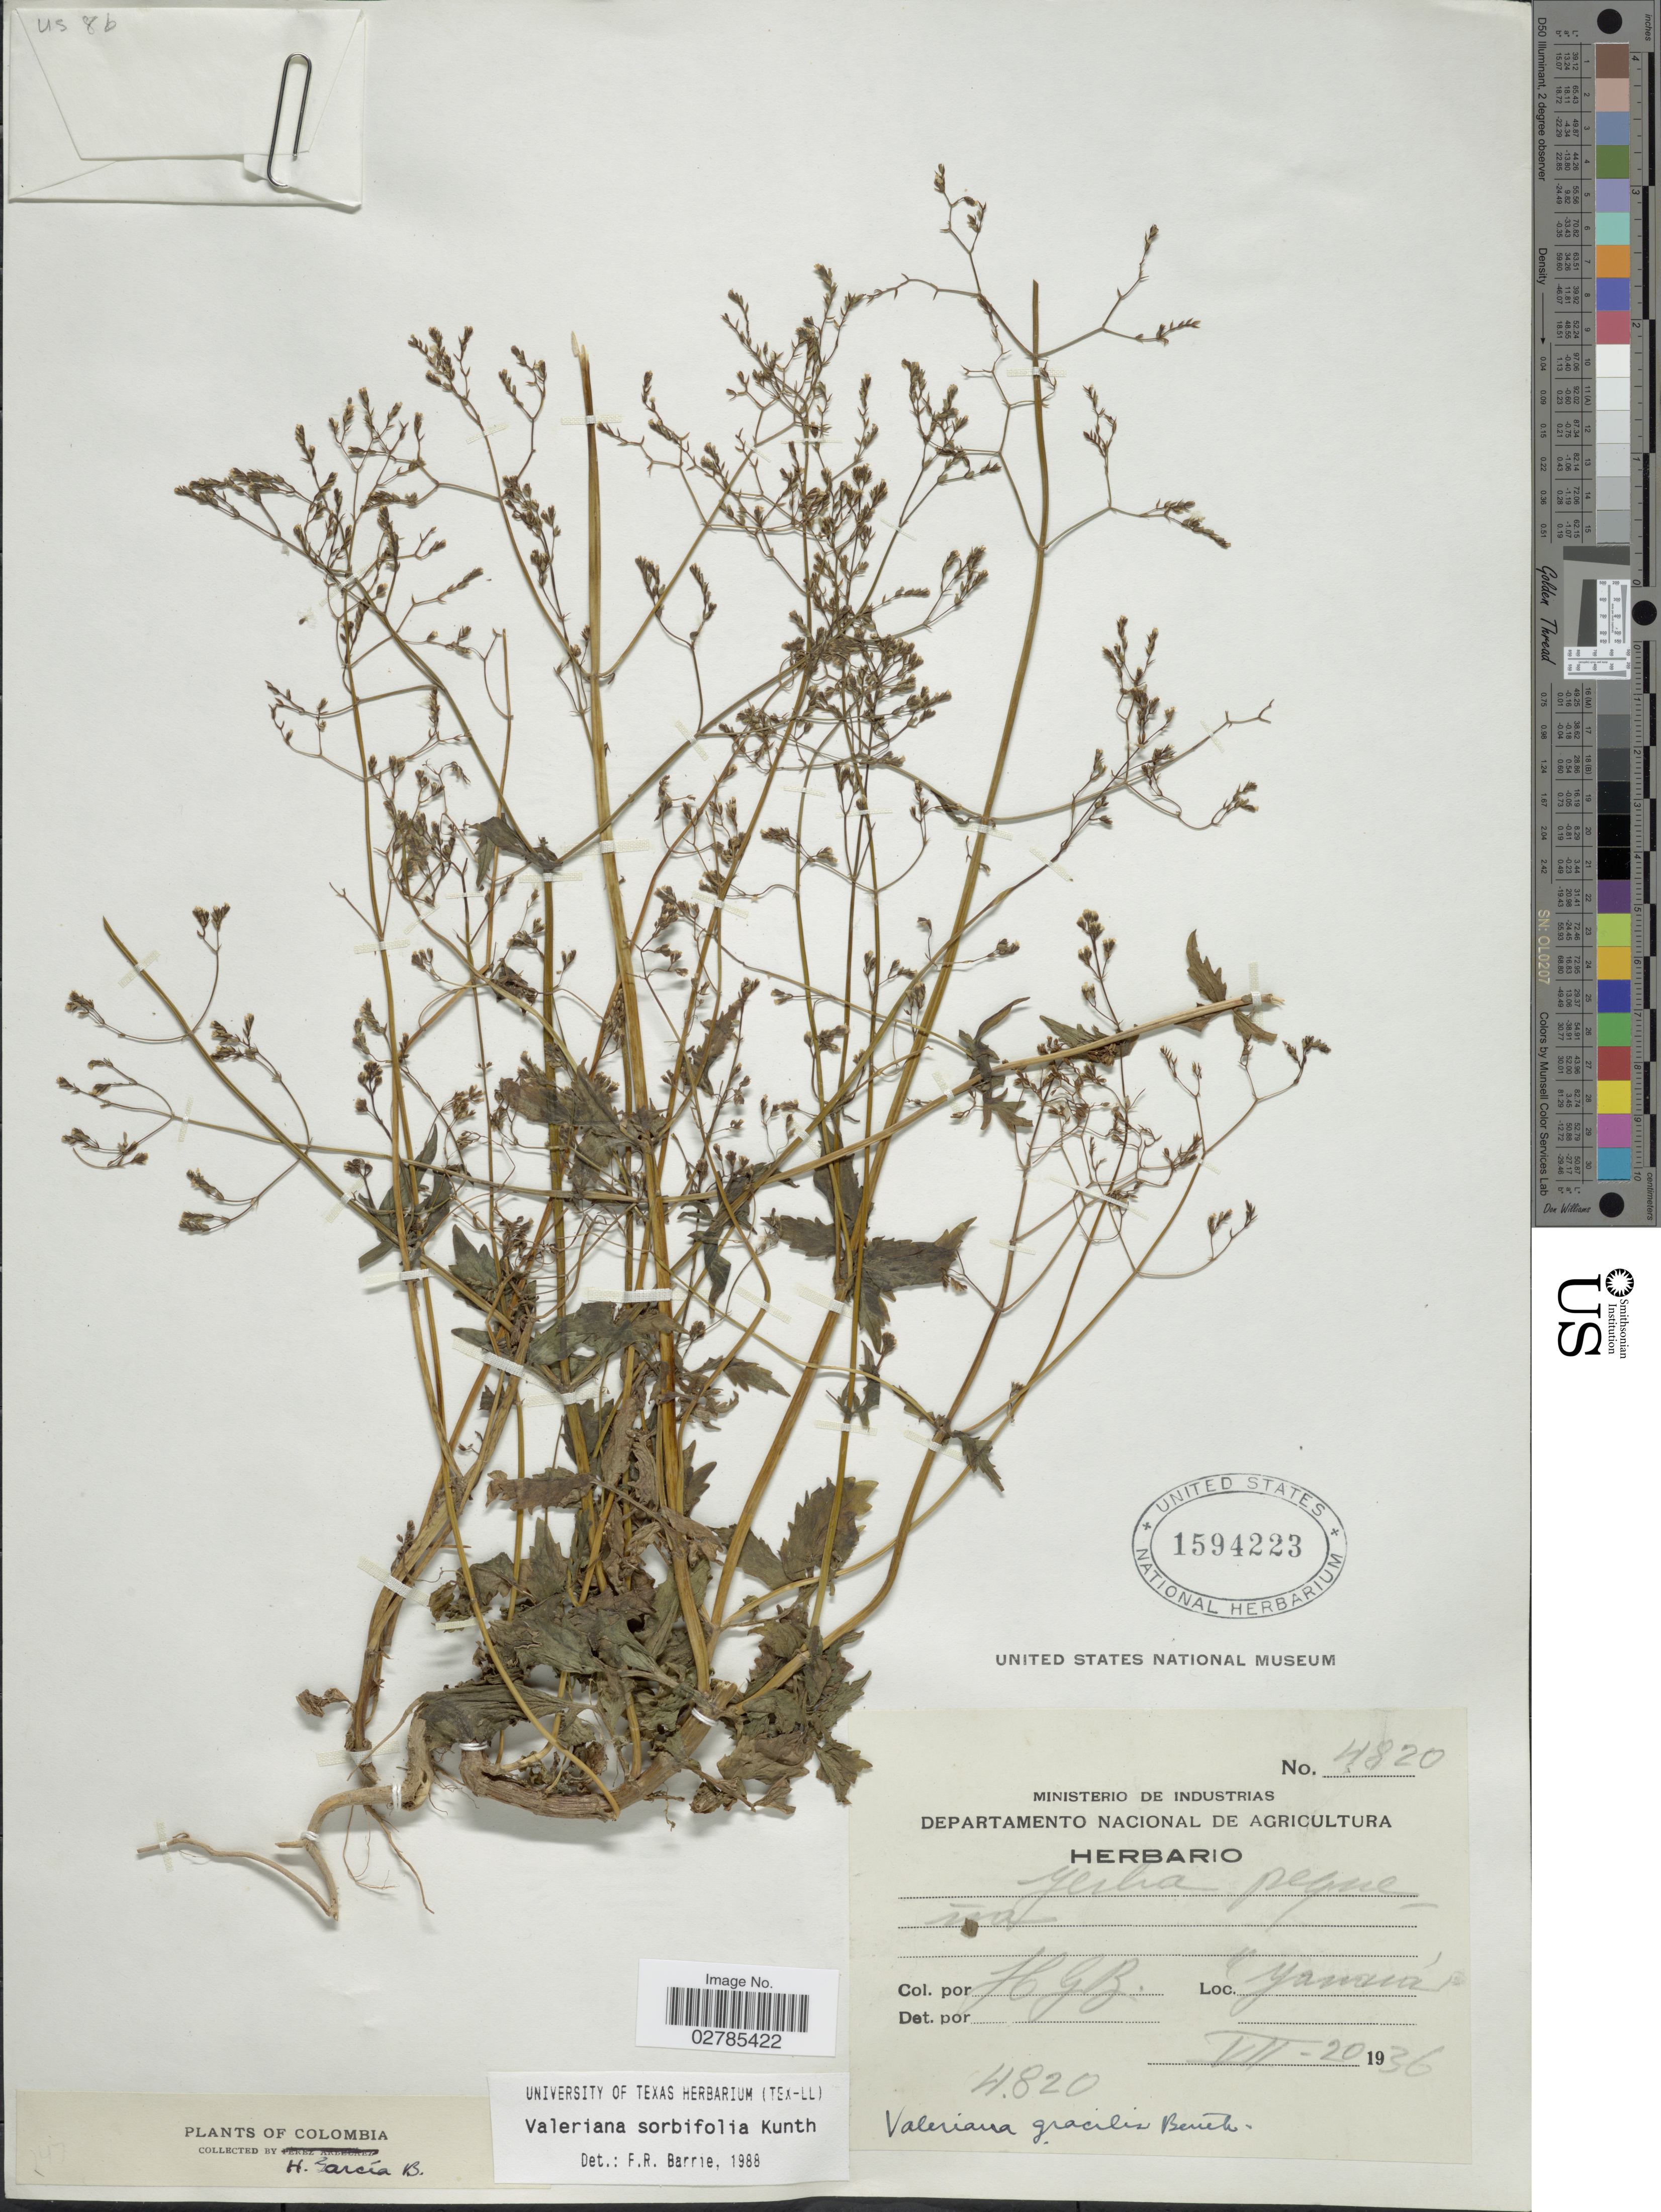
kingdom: Plantae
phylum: Tracheophyta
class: Magnoliopsida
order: Dipsacales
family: Caprifoliaceae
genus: Valeriana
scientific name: Valeriana sorbifolia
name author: Kunth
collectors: H. García Barriga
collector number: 4820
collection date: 1936-07-20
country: Colombia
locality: Yamua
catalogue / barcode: US 1594223